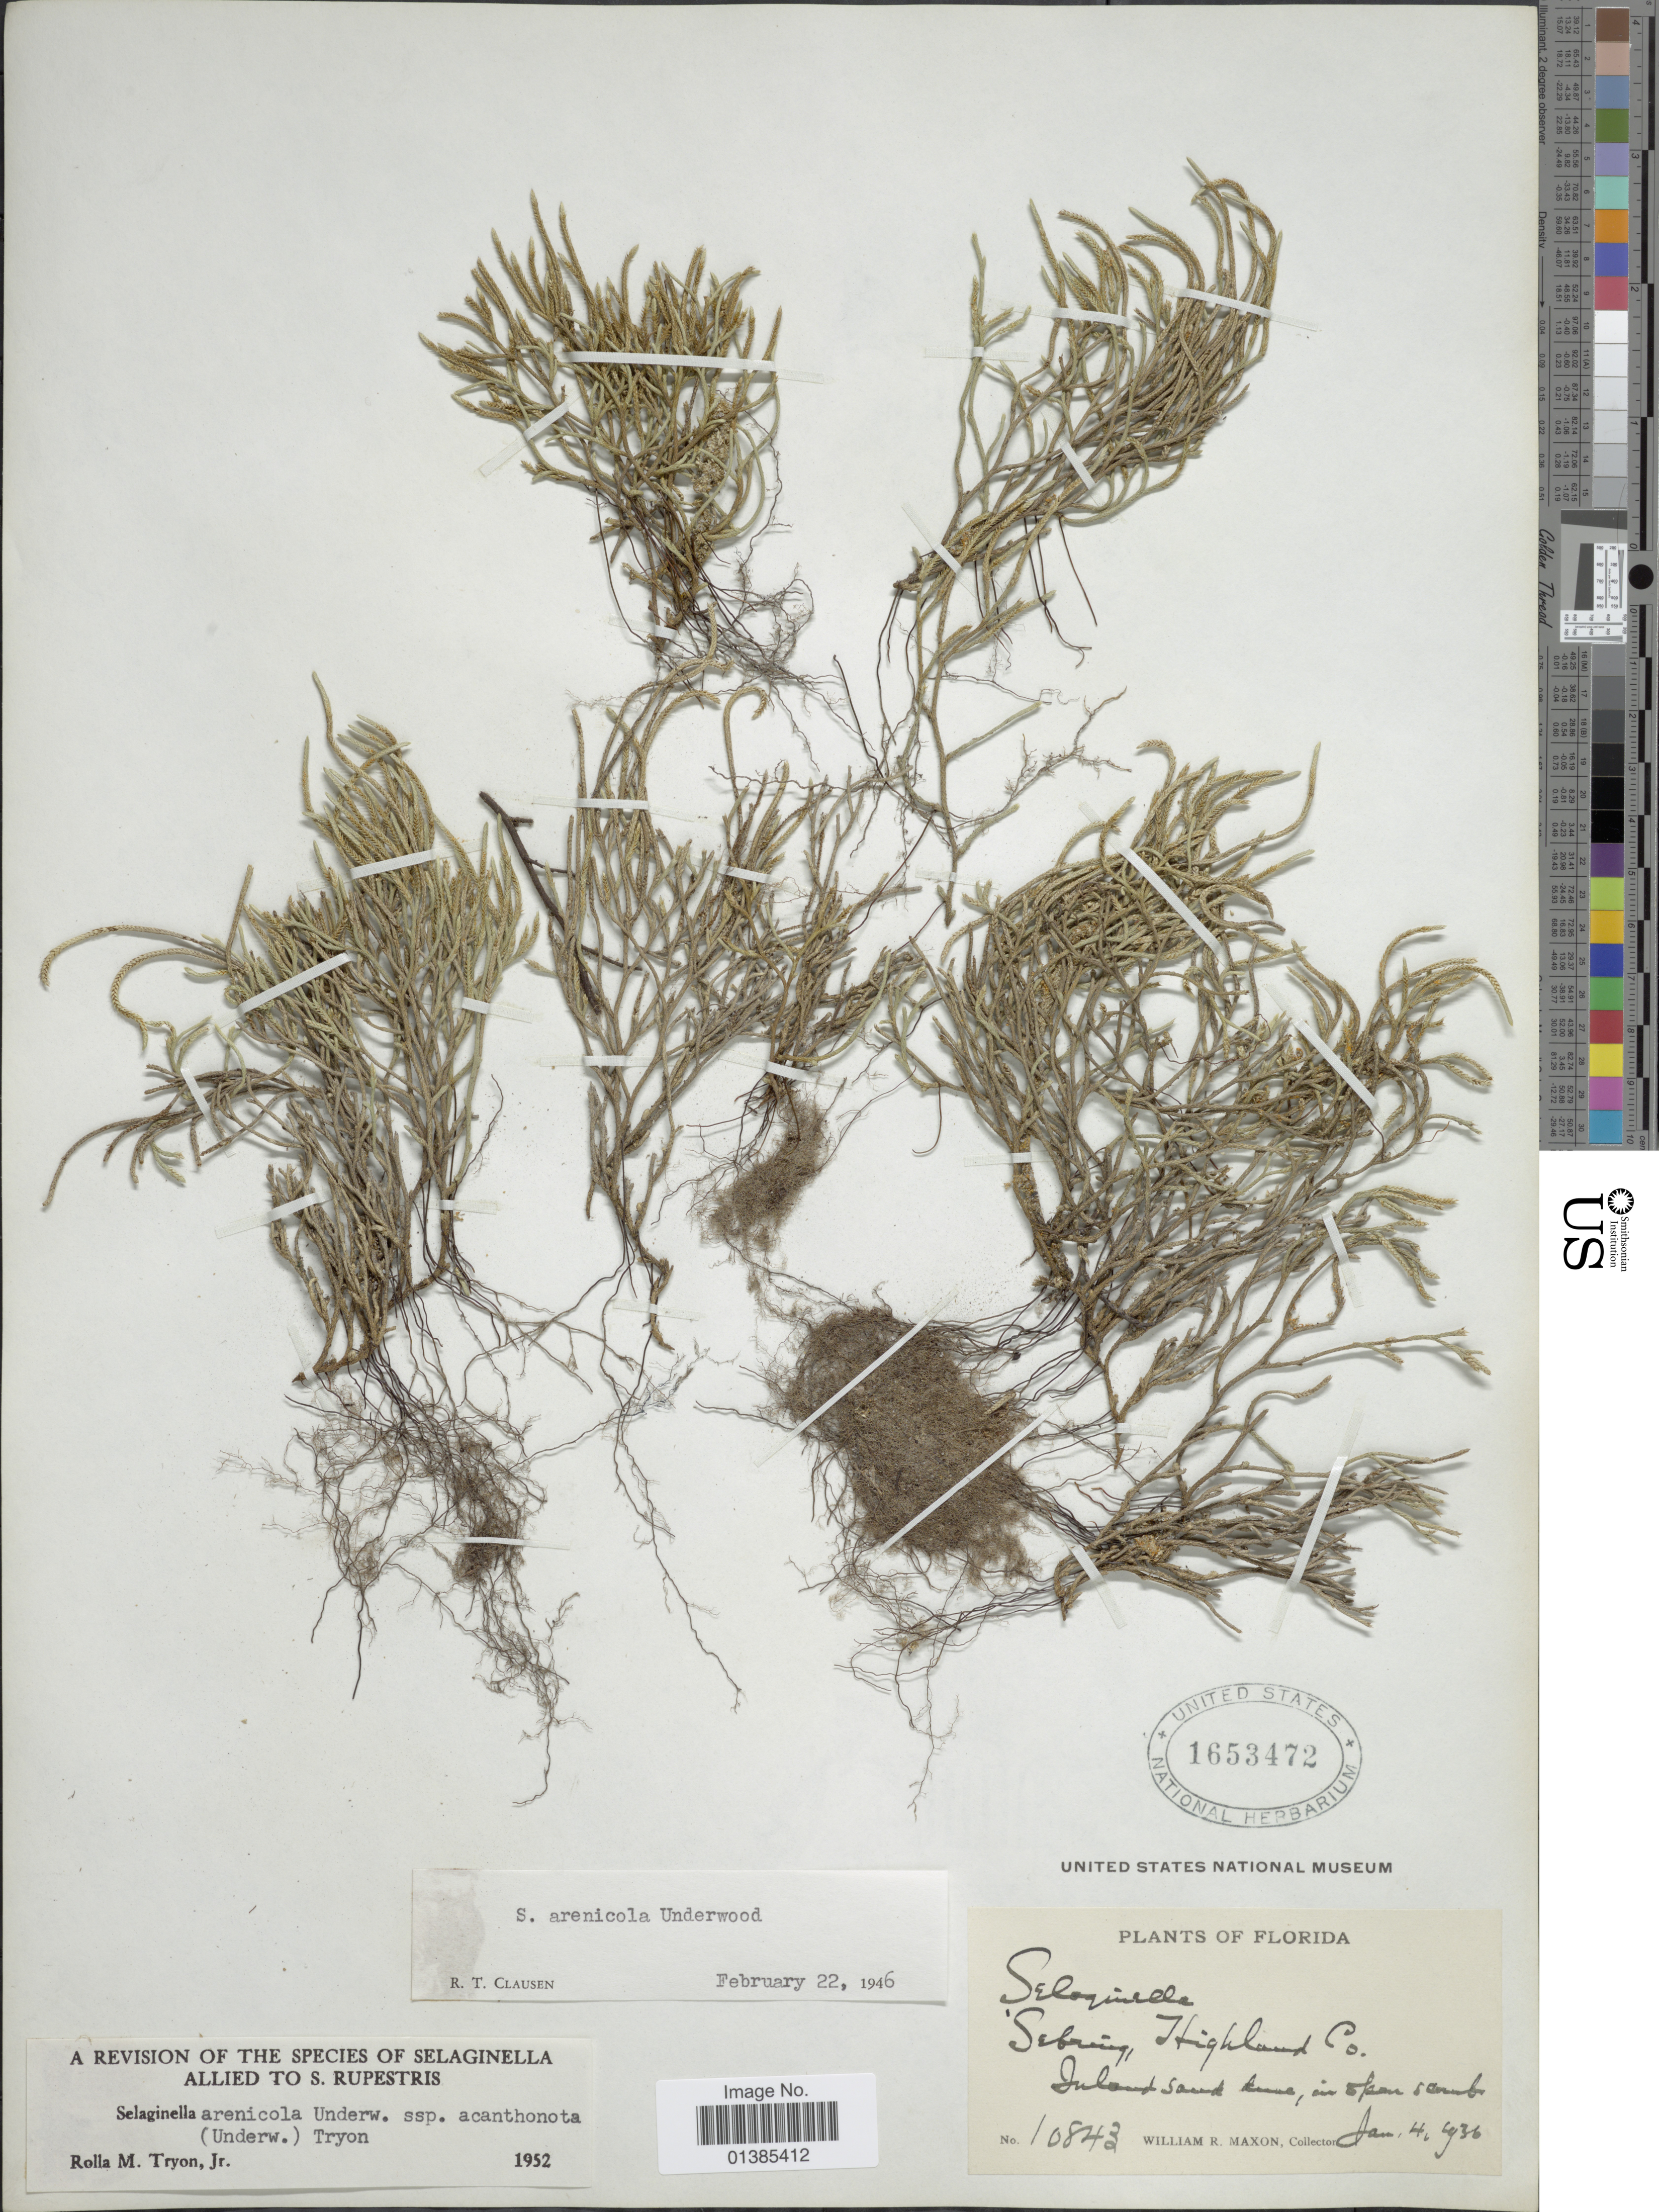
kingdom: Plantae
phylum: Tracheophyta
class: Lycopodiopsida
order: Selaginellales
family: Selaginellaceae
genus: Selaginella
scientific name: Selaginella arenicola subsp. acanthonota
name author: (Underw.) R.M. Tryon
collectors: W. R. Maxon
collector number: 10843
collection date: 1936-01-04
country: United States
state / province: Florida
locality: Sebring, Highland Co.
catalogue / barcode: US 1653472